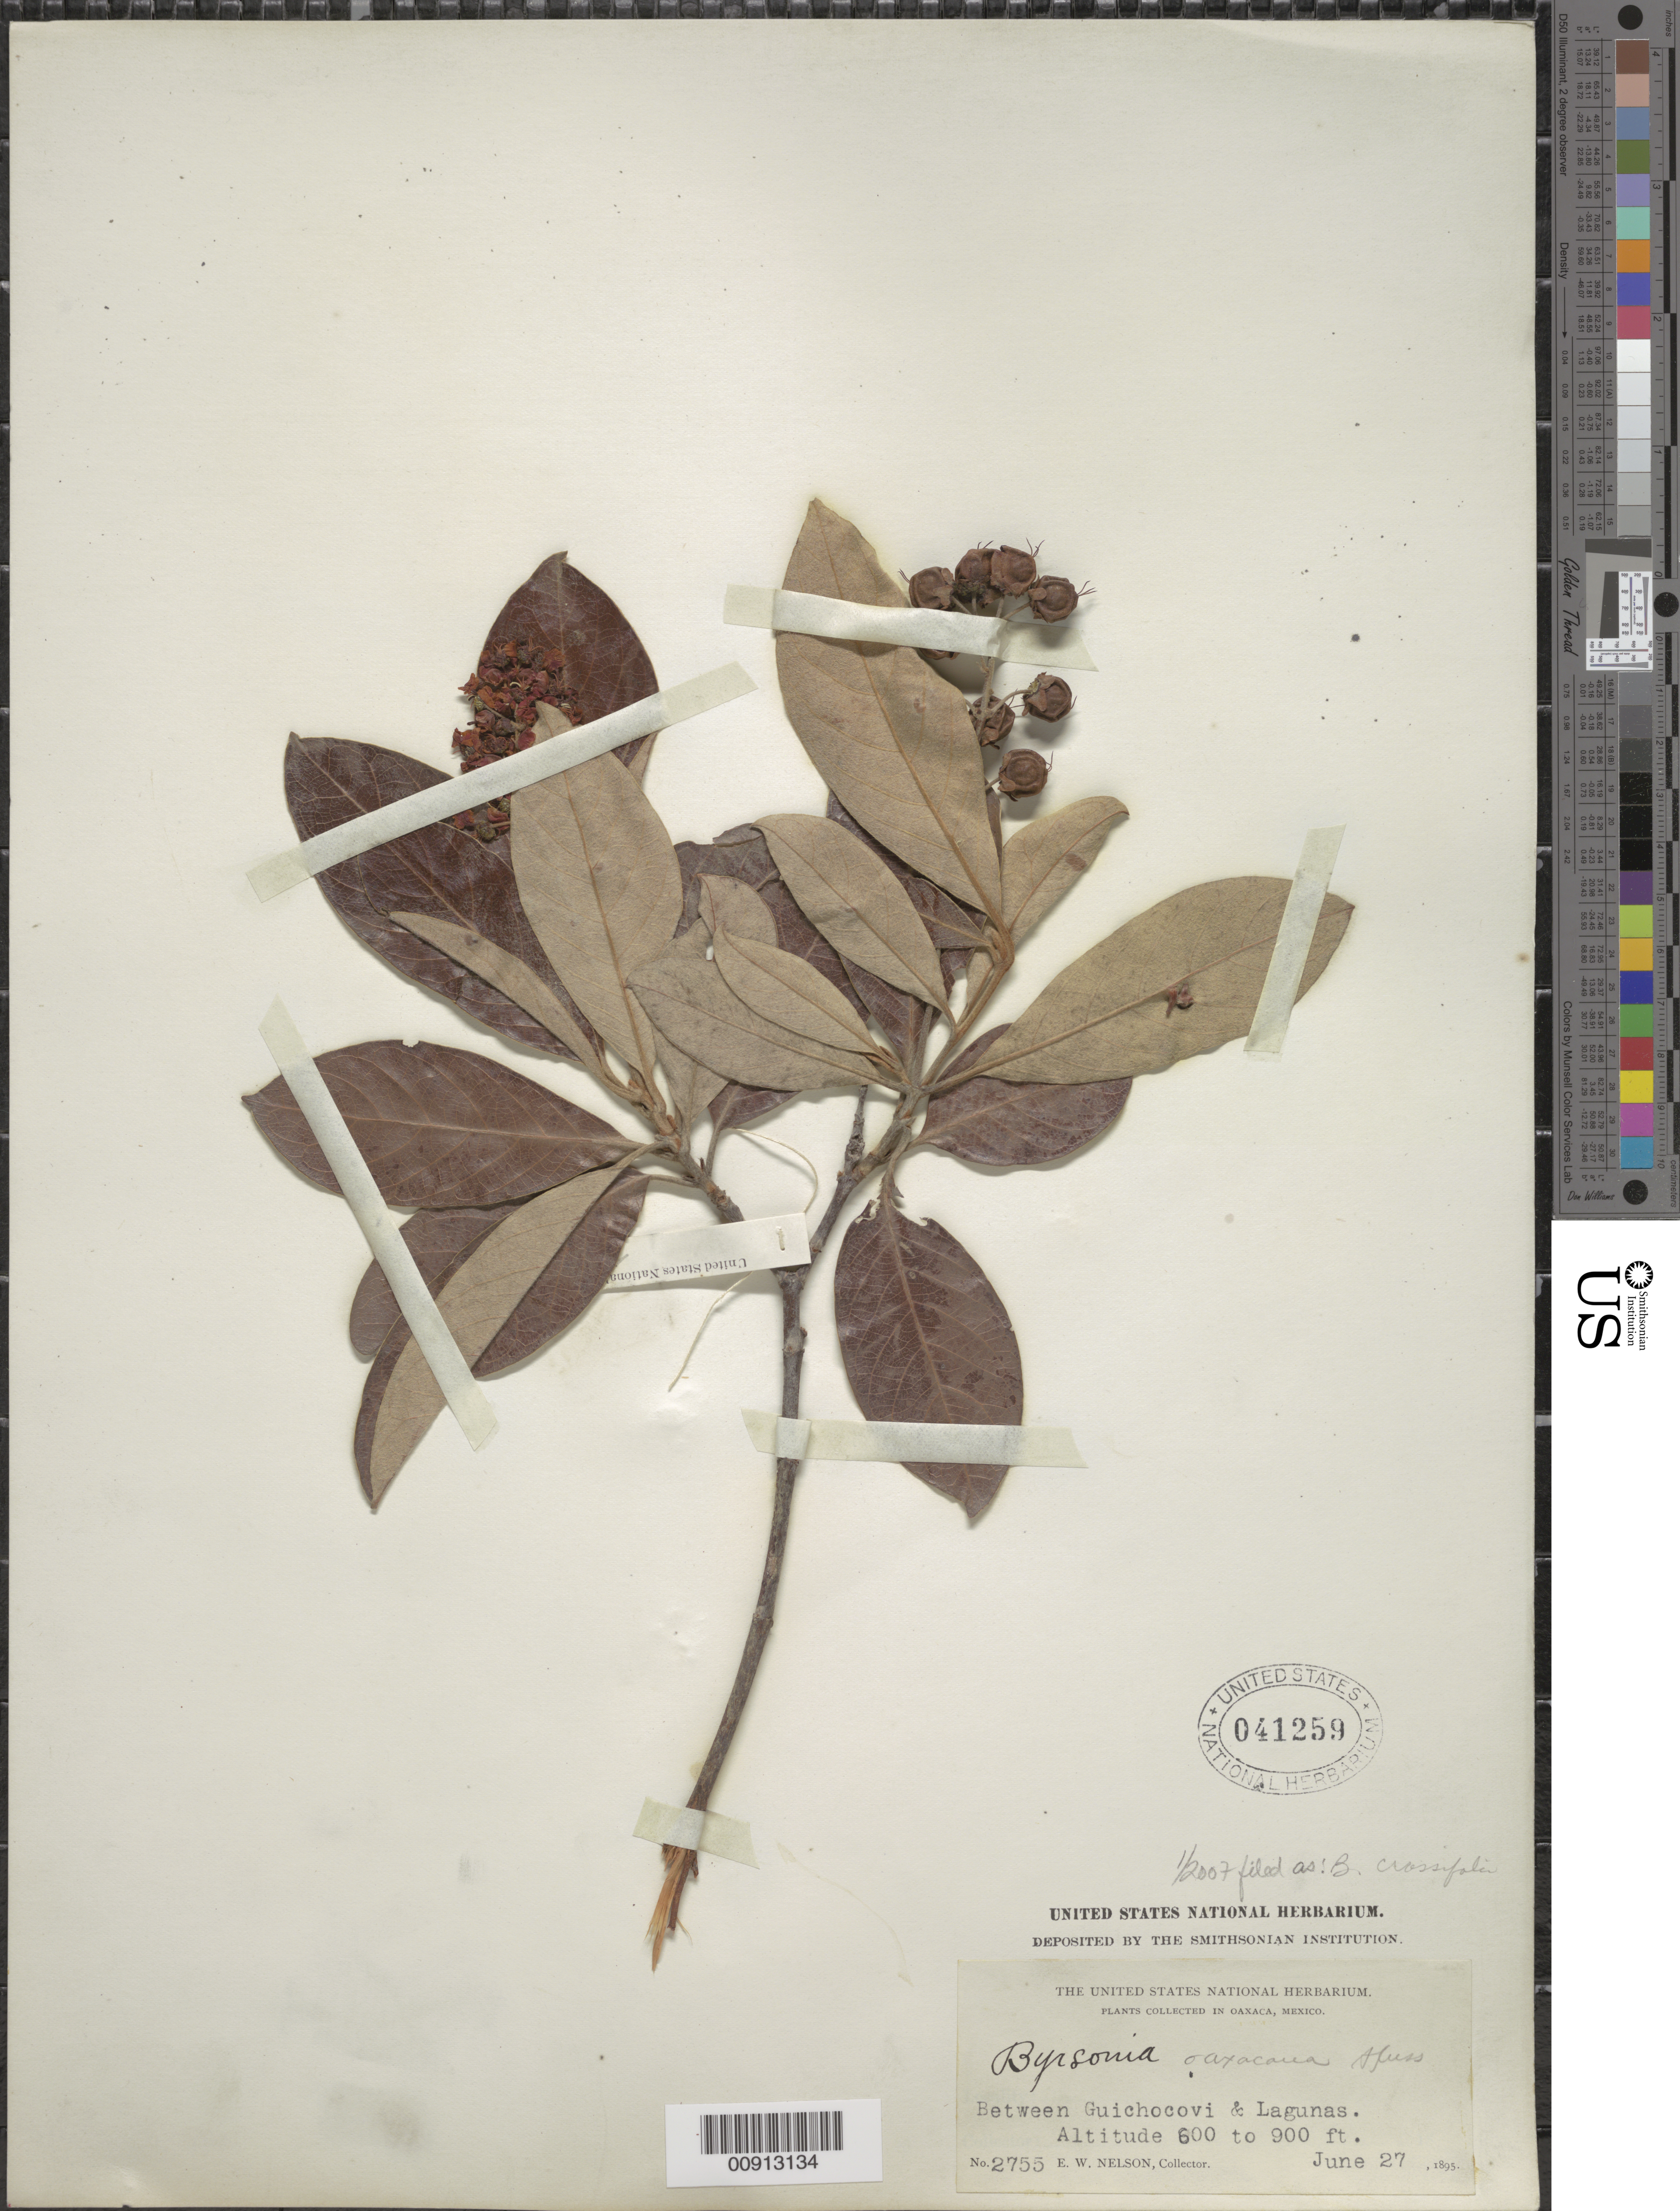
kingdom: Plantae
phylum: Tracheophyta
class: Magnoliopsida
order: Malpighiales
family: Malpighiaceae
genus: Byrsonima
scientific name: Byrsonima crassifolia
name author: (L.) Kunth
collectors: E. W. Nelson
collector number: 2755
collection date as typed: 27 Jun 1895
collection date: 1895-06-27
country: Mexico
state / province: Oaxaca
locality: Between Guichocovi & Lagunas.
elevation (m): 183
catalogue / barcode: US 41259